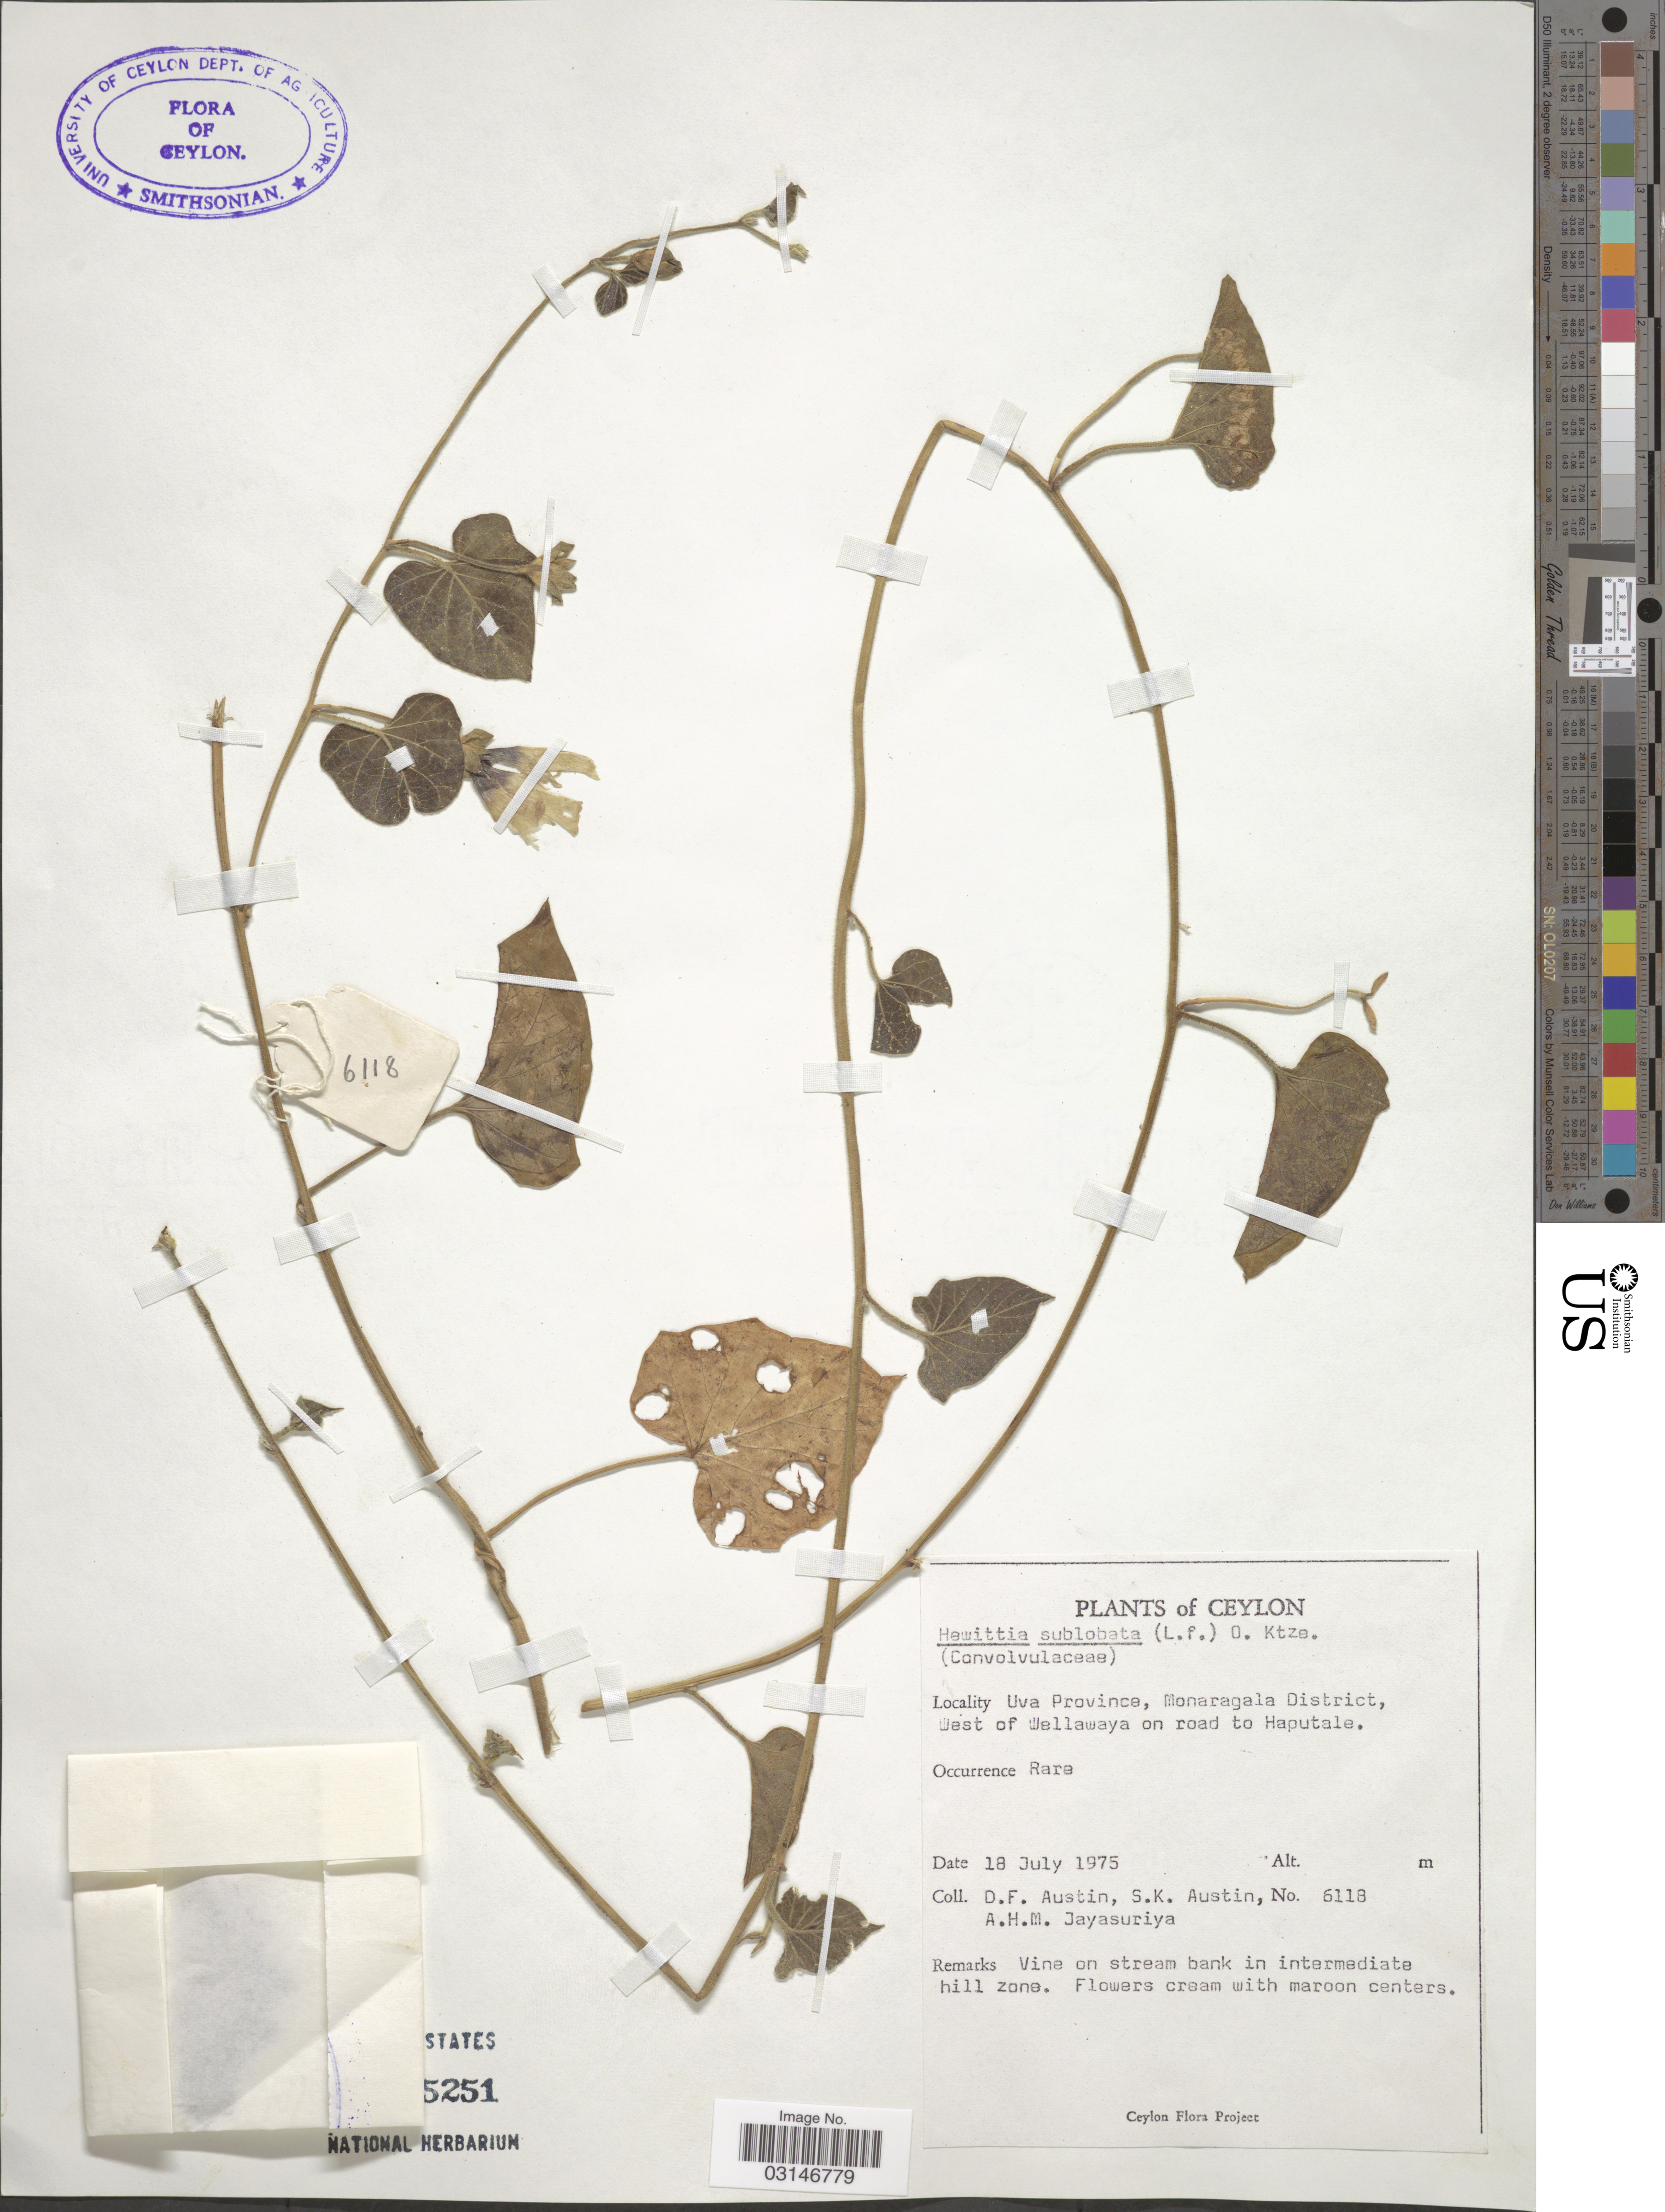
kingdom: Plantae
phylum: Tracheophyta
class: Magnoliopsida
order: Solanales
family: Convolvulaceae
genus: Hewittia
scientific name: Hewittia sublobata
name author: (L. f.) Kuntze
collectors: D. Austin, S. Austin & A. H. Jayasuriya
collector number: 6118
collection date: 1975-07-18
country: Sri Lanka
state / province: Uva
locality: Ceylon, Monaragala District, West of Wellawaya on road to Haputale.